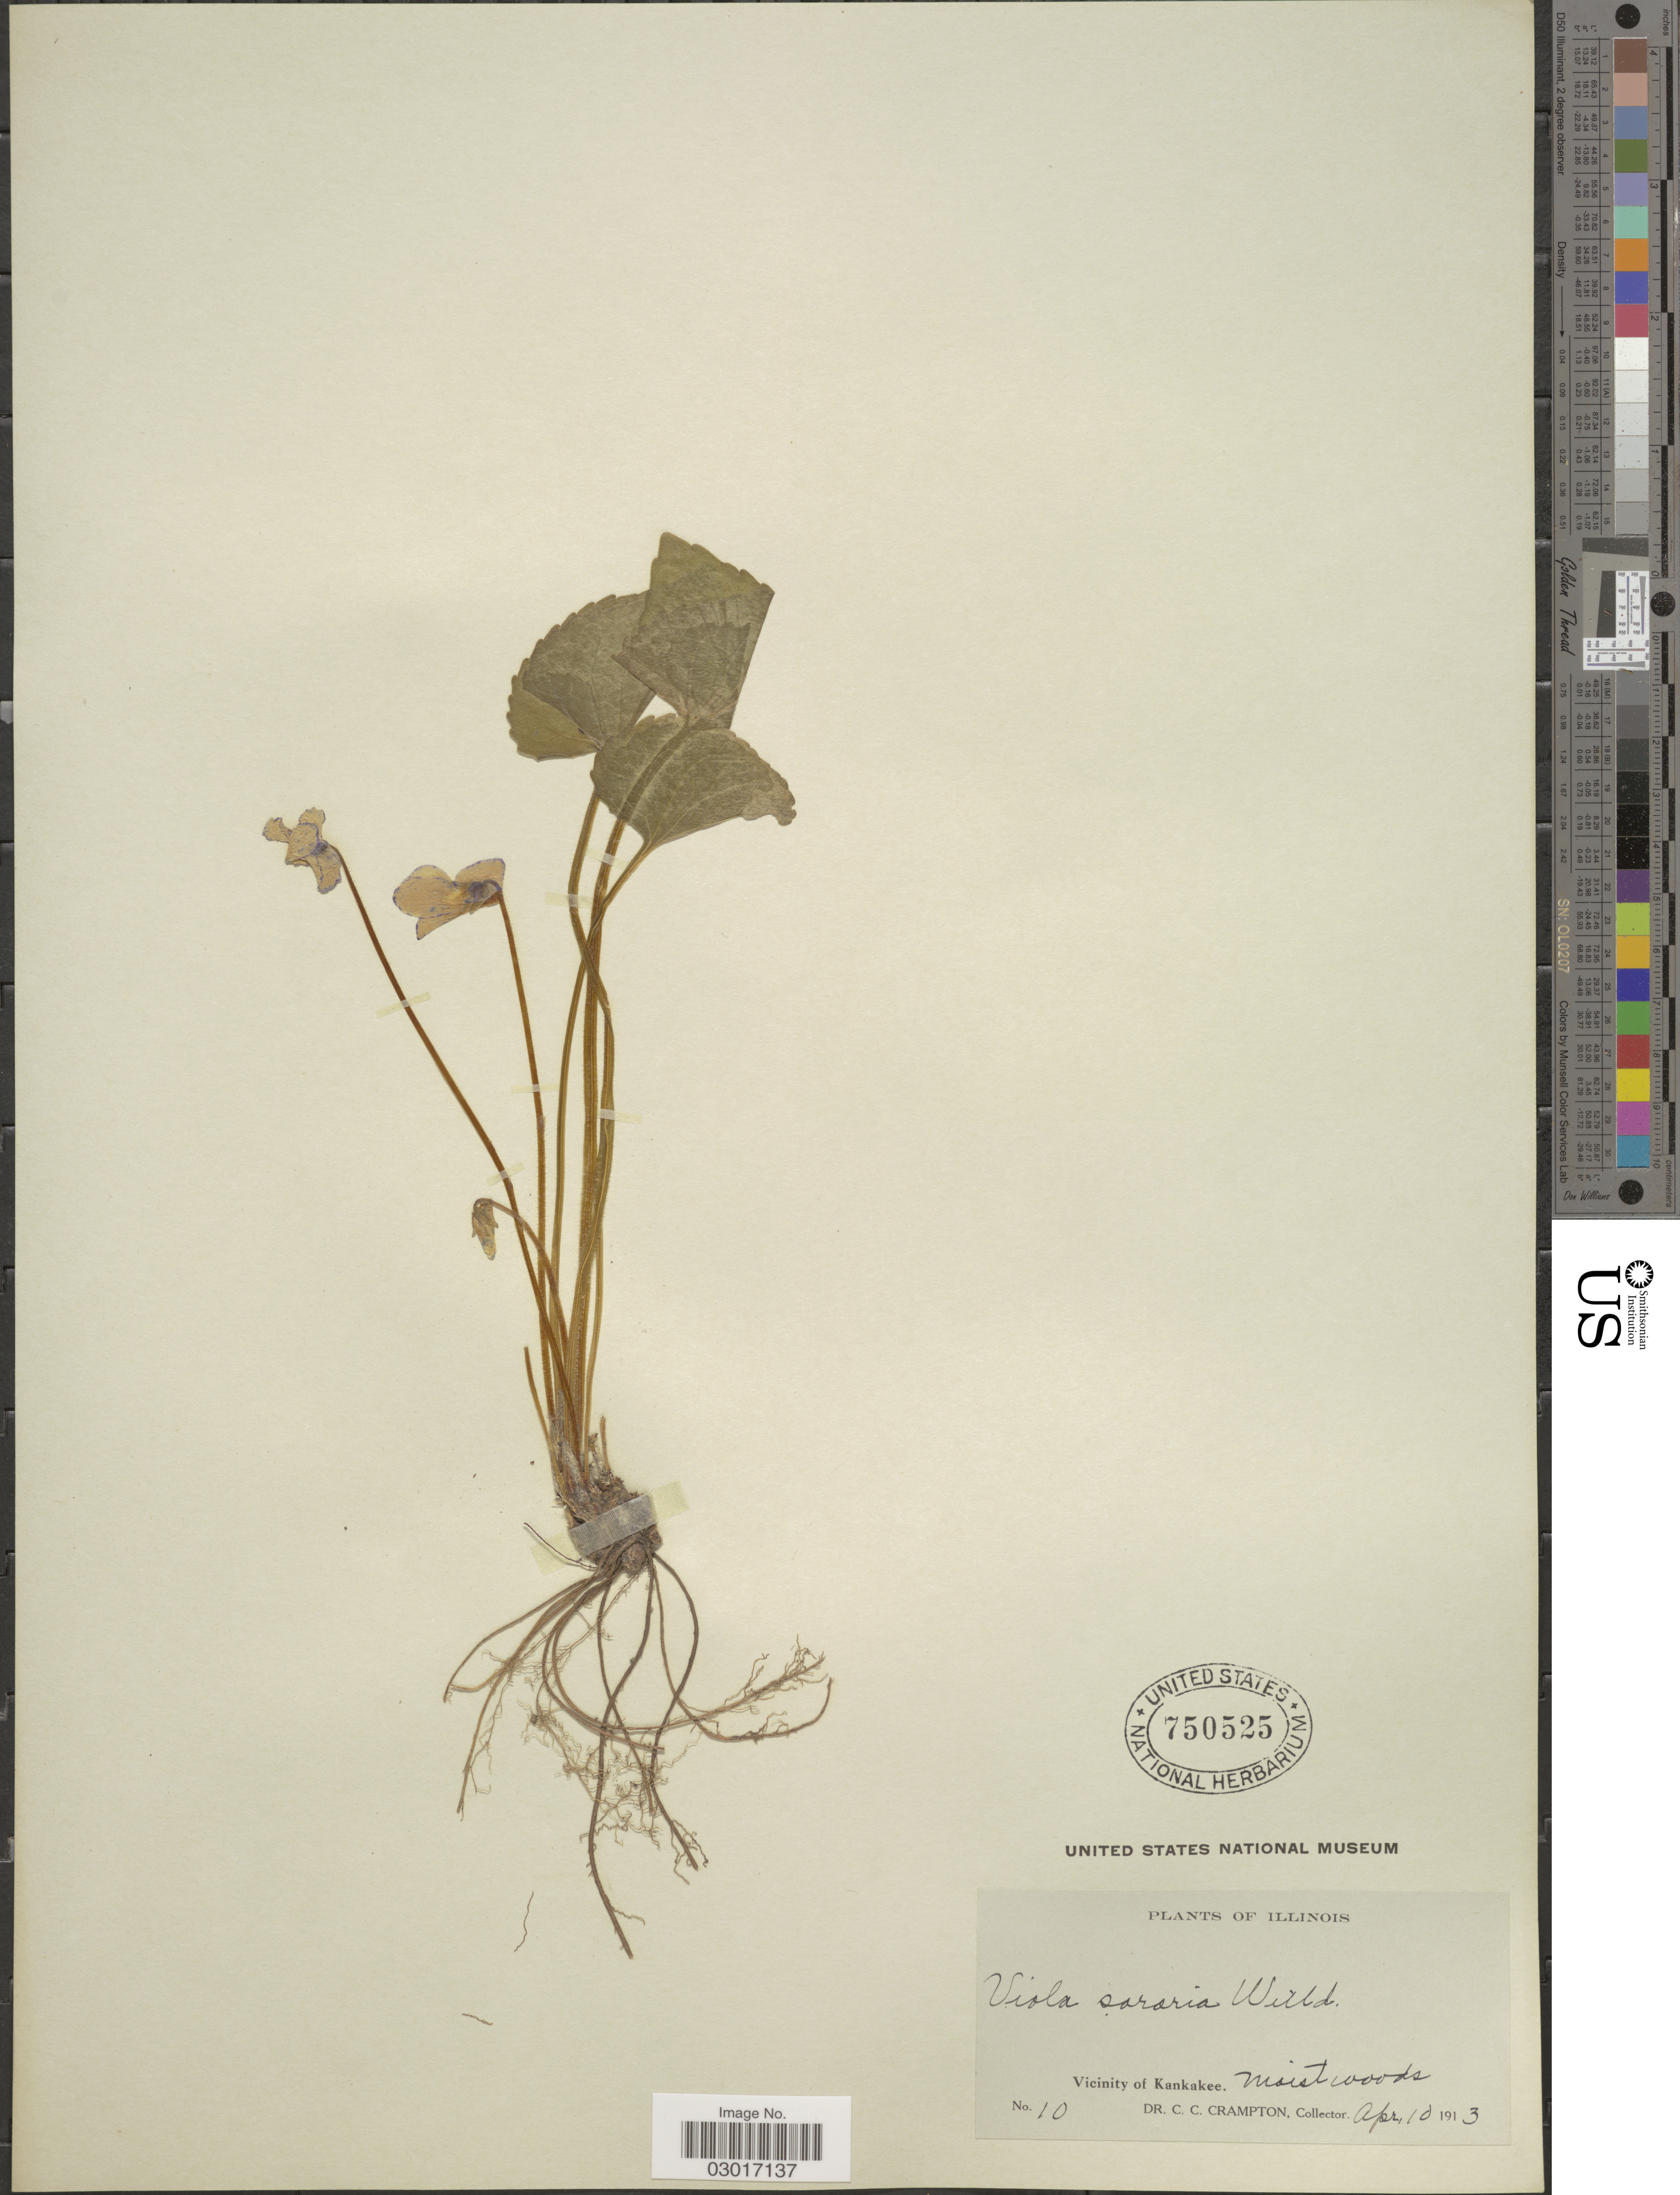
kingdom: Plantae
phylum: Tracheophyta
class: Magnoliopsida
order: Malpighiales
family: Violaceae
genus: Viola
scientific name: Viola sororia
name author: Willd.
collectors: C. Crampton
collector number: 10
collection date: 1913-04-10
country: United States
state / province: Illinois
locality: Vicinity of Kankakee.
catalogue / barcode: US 750525